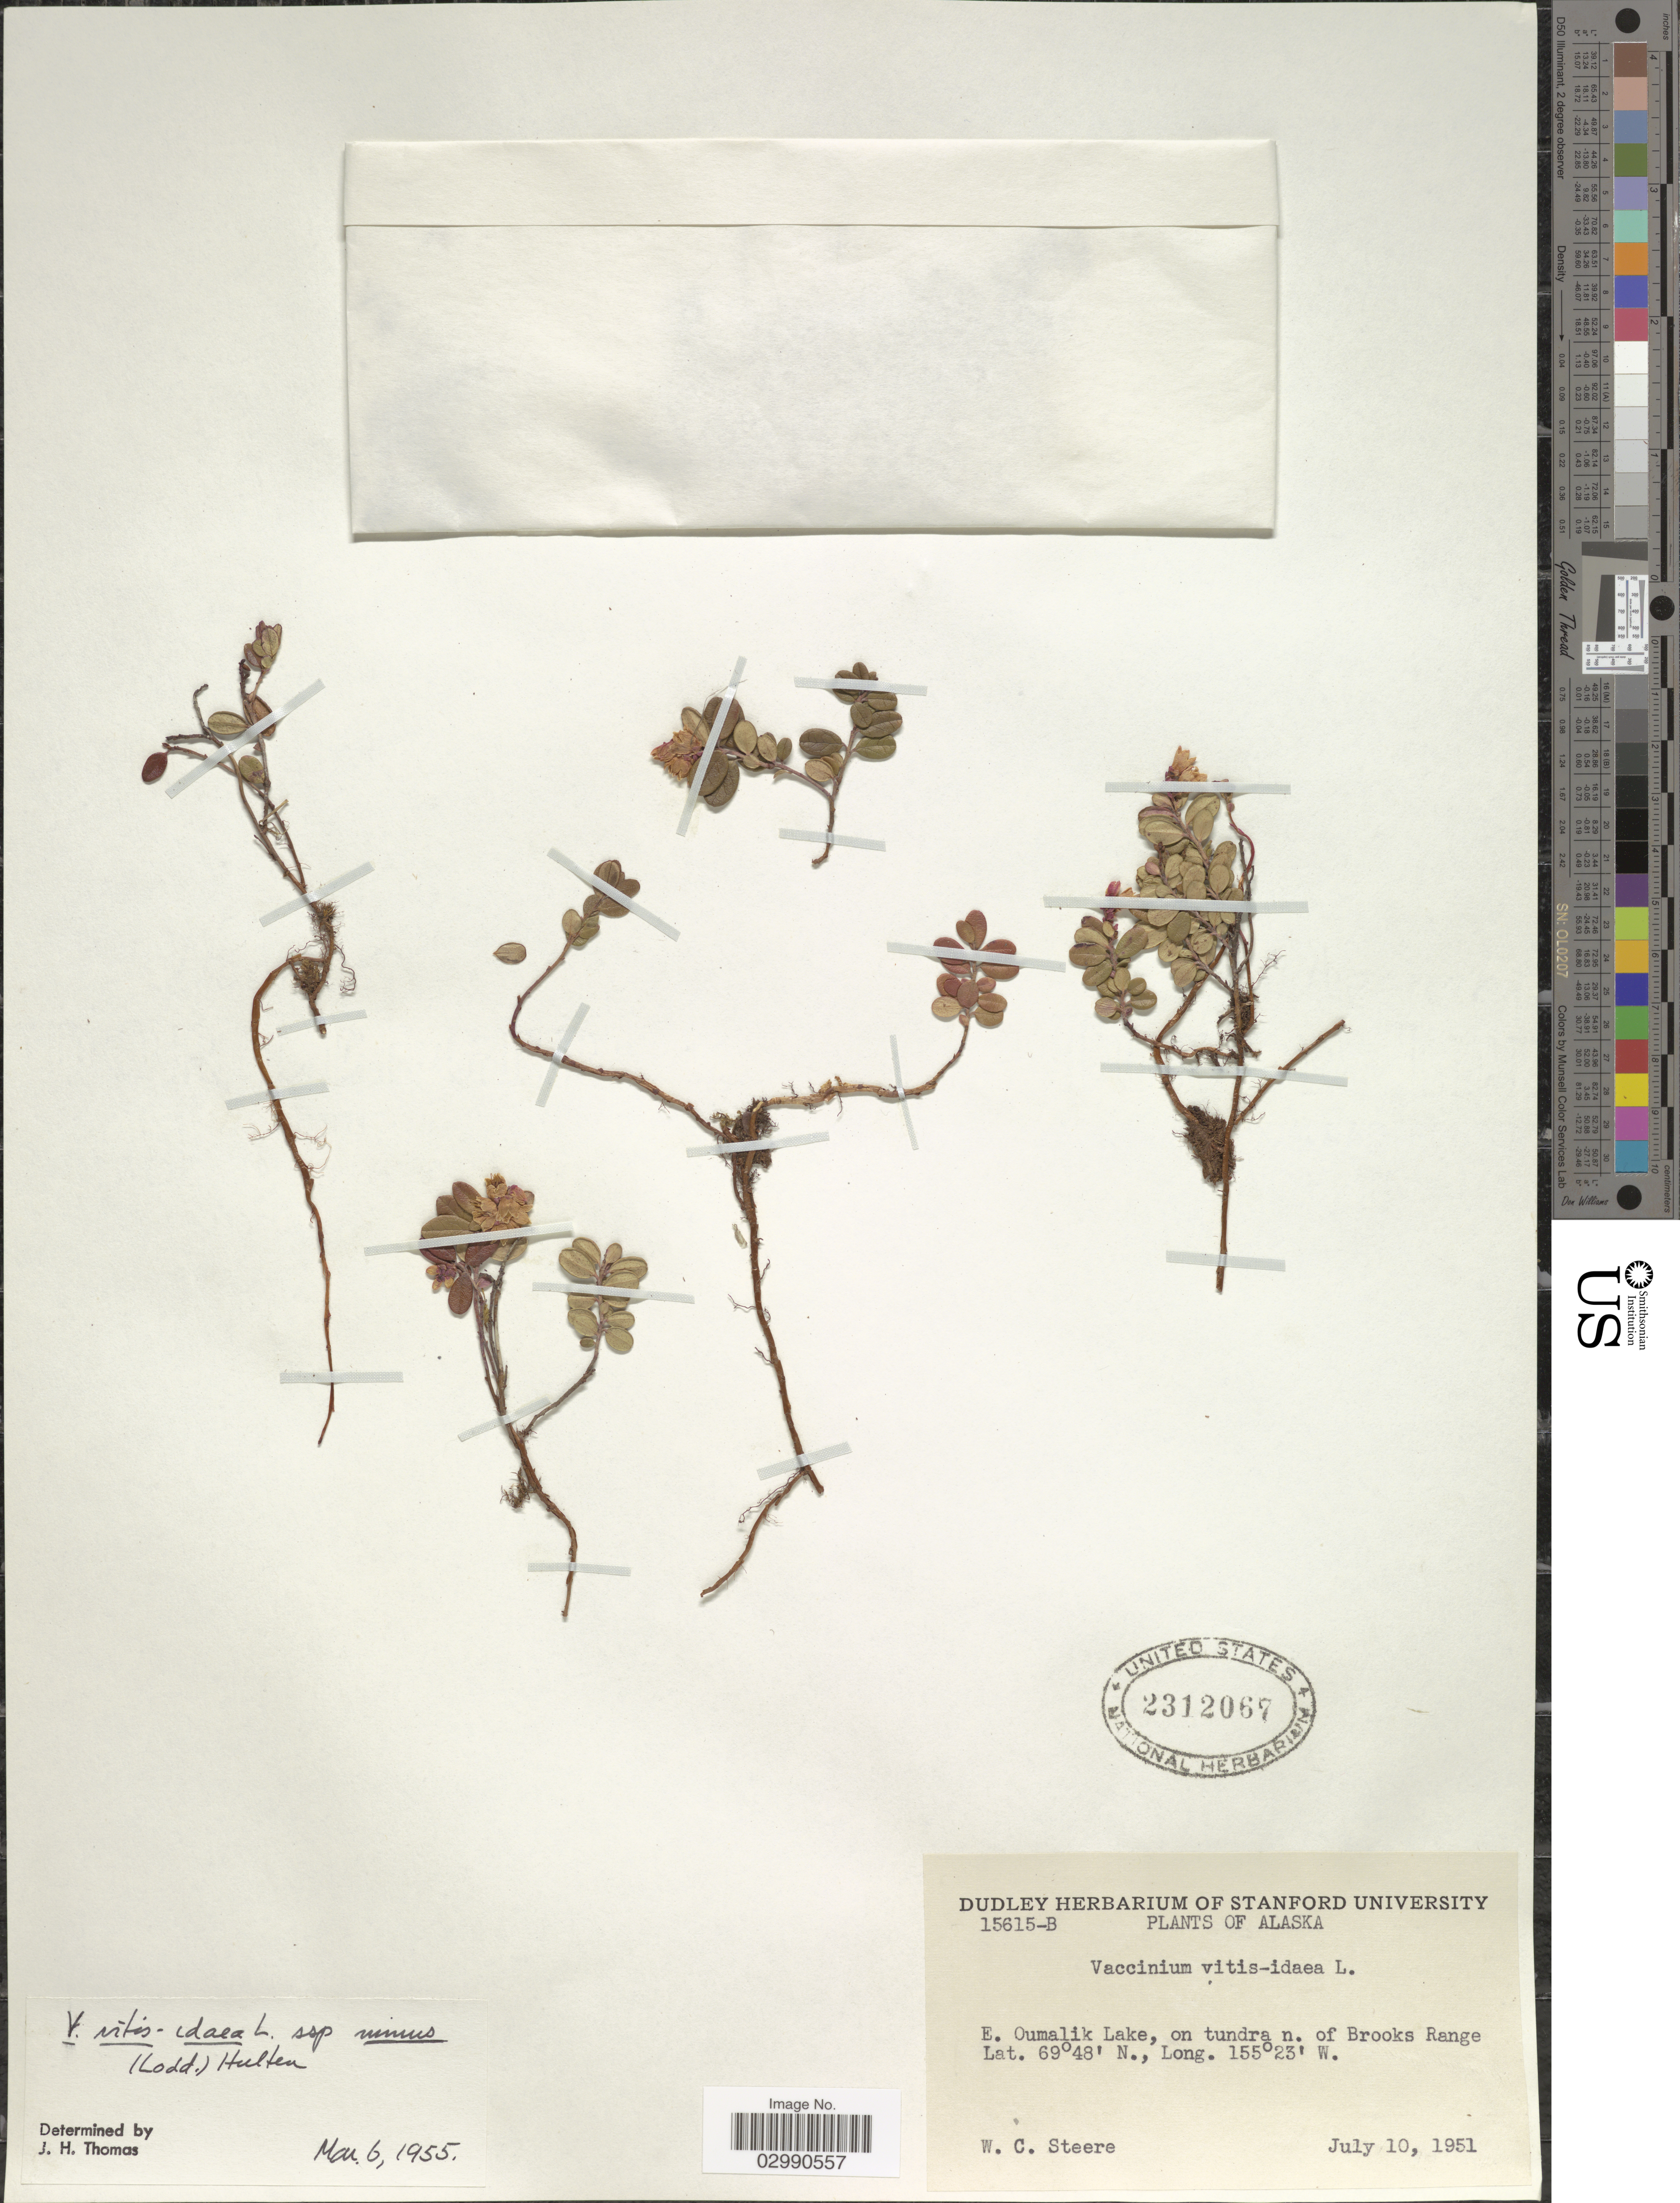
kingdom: Plantae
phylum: Tracheophyta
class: Magnoliopsida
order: Ericales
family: Ericaceae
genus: Vaccinium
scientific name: Vaccinium vitis-idaea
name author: L.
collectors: W. C. Steere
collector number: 15615-B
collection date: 1951-07-10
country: United States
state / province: Alaska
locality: E. Oumalik Lake, on tundra n. of Brooks Range.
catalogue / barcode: US 2312067